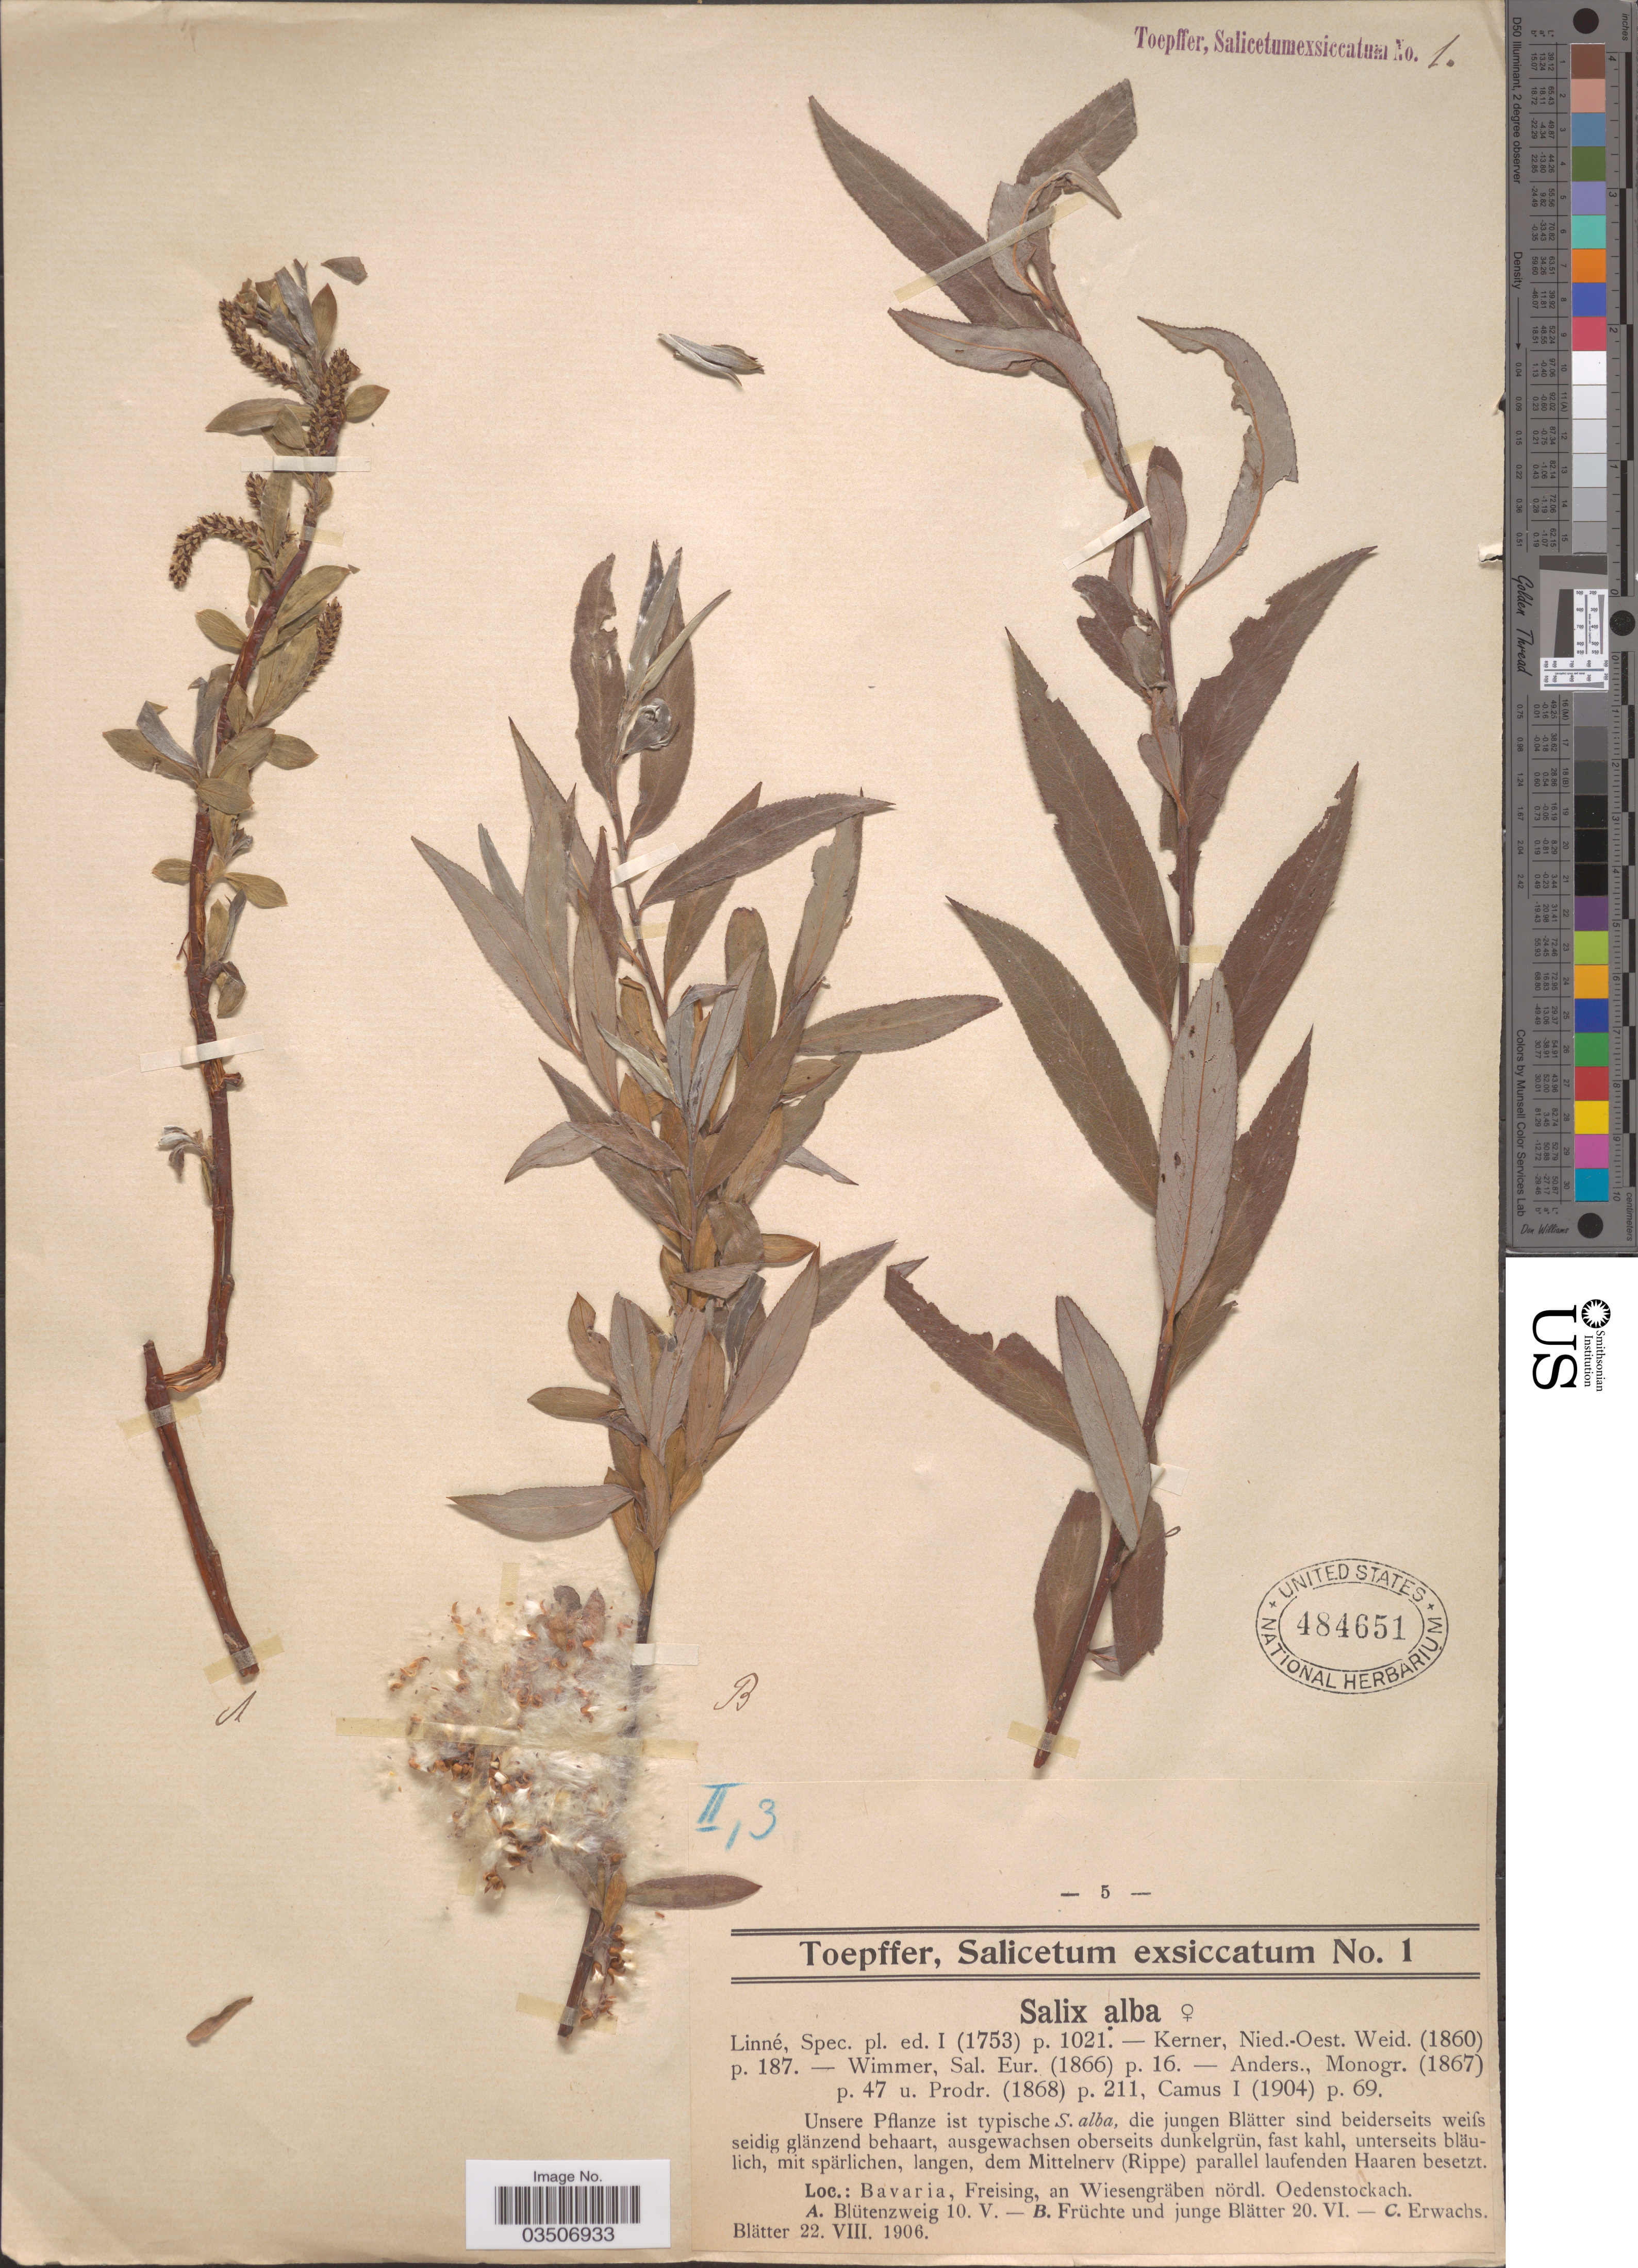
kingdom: Plantae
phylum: Tracheophyta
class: Magnoliopsida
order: Malpighiales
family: Salicaceae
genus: Salix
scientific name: Salix alba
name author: L.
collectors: A. Toepffer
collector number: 1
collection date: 1906-05-10/1906-08-22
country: Germany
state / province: Bayern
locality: Bavaria, Freising, an Wiesengräben nördl. Oedenstockach.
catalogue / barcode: US 484651